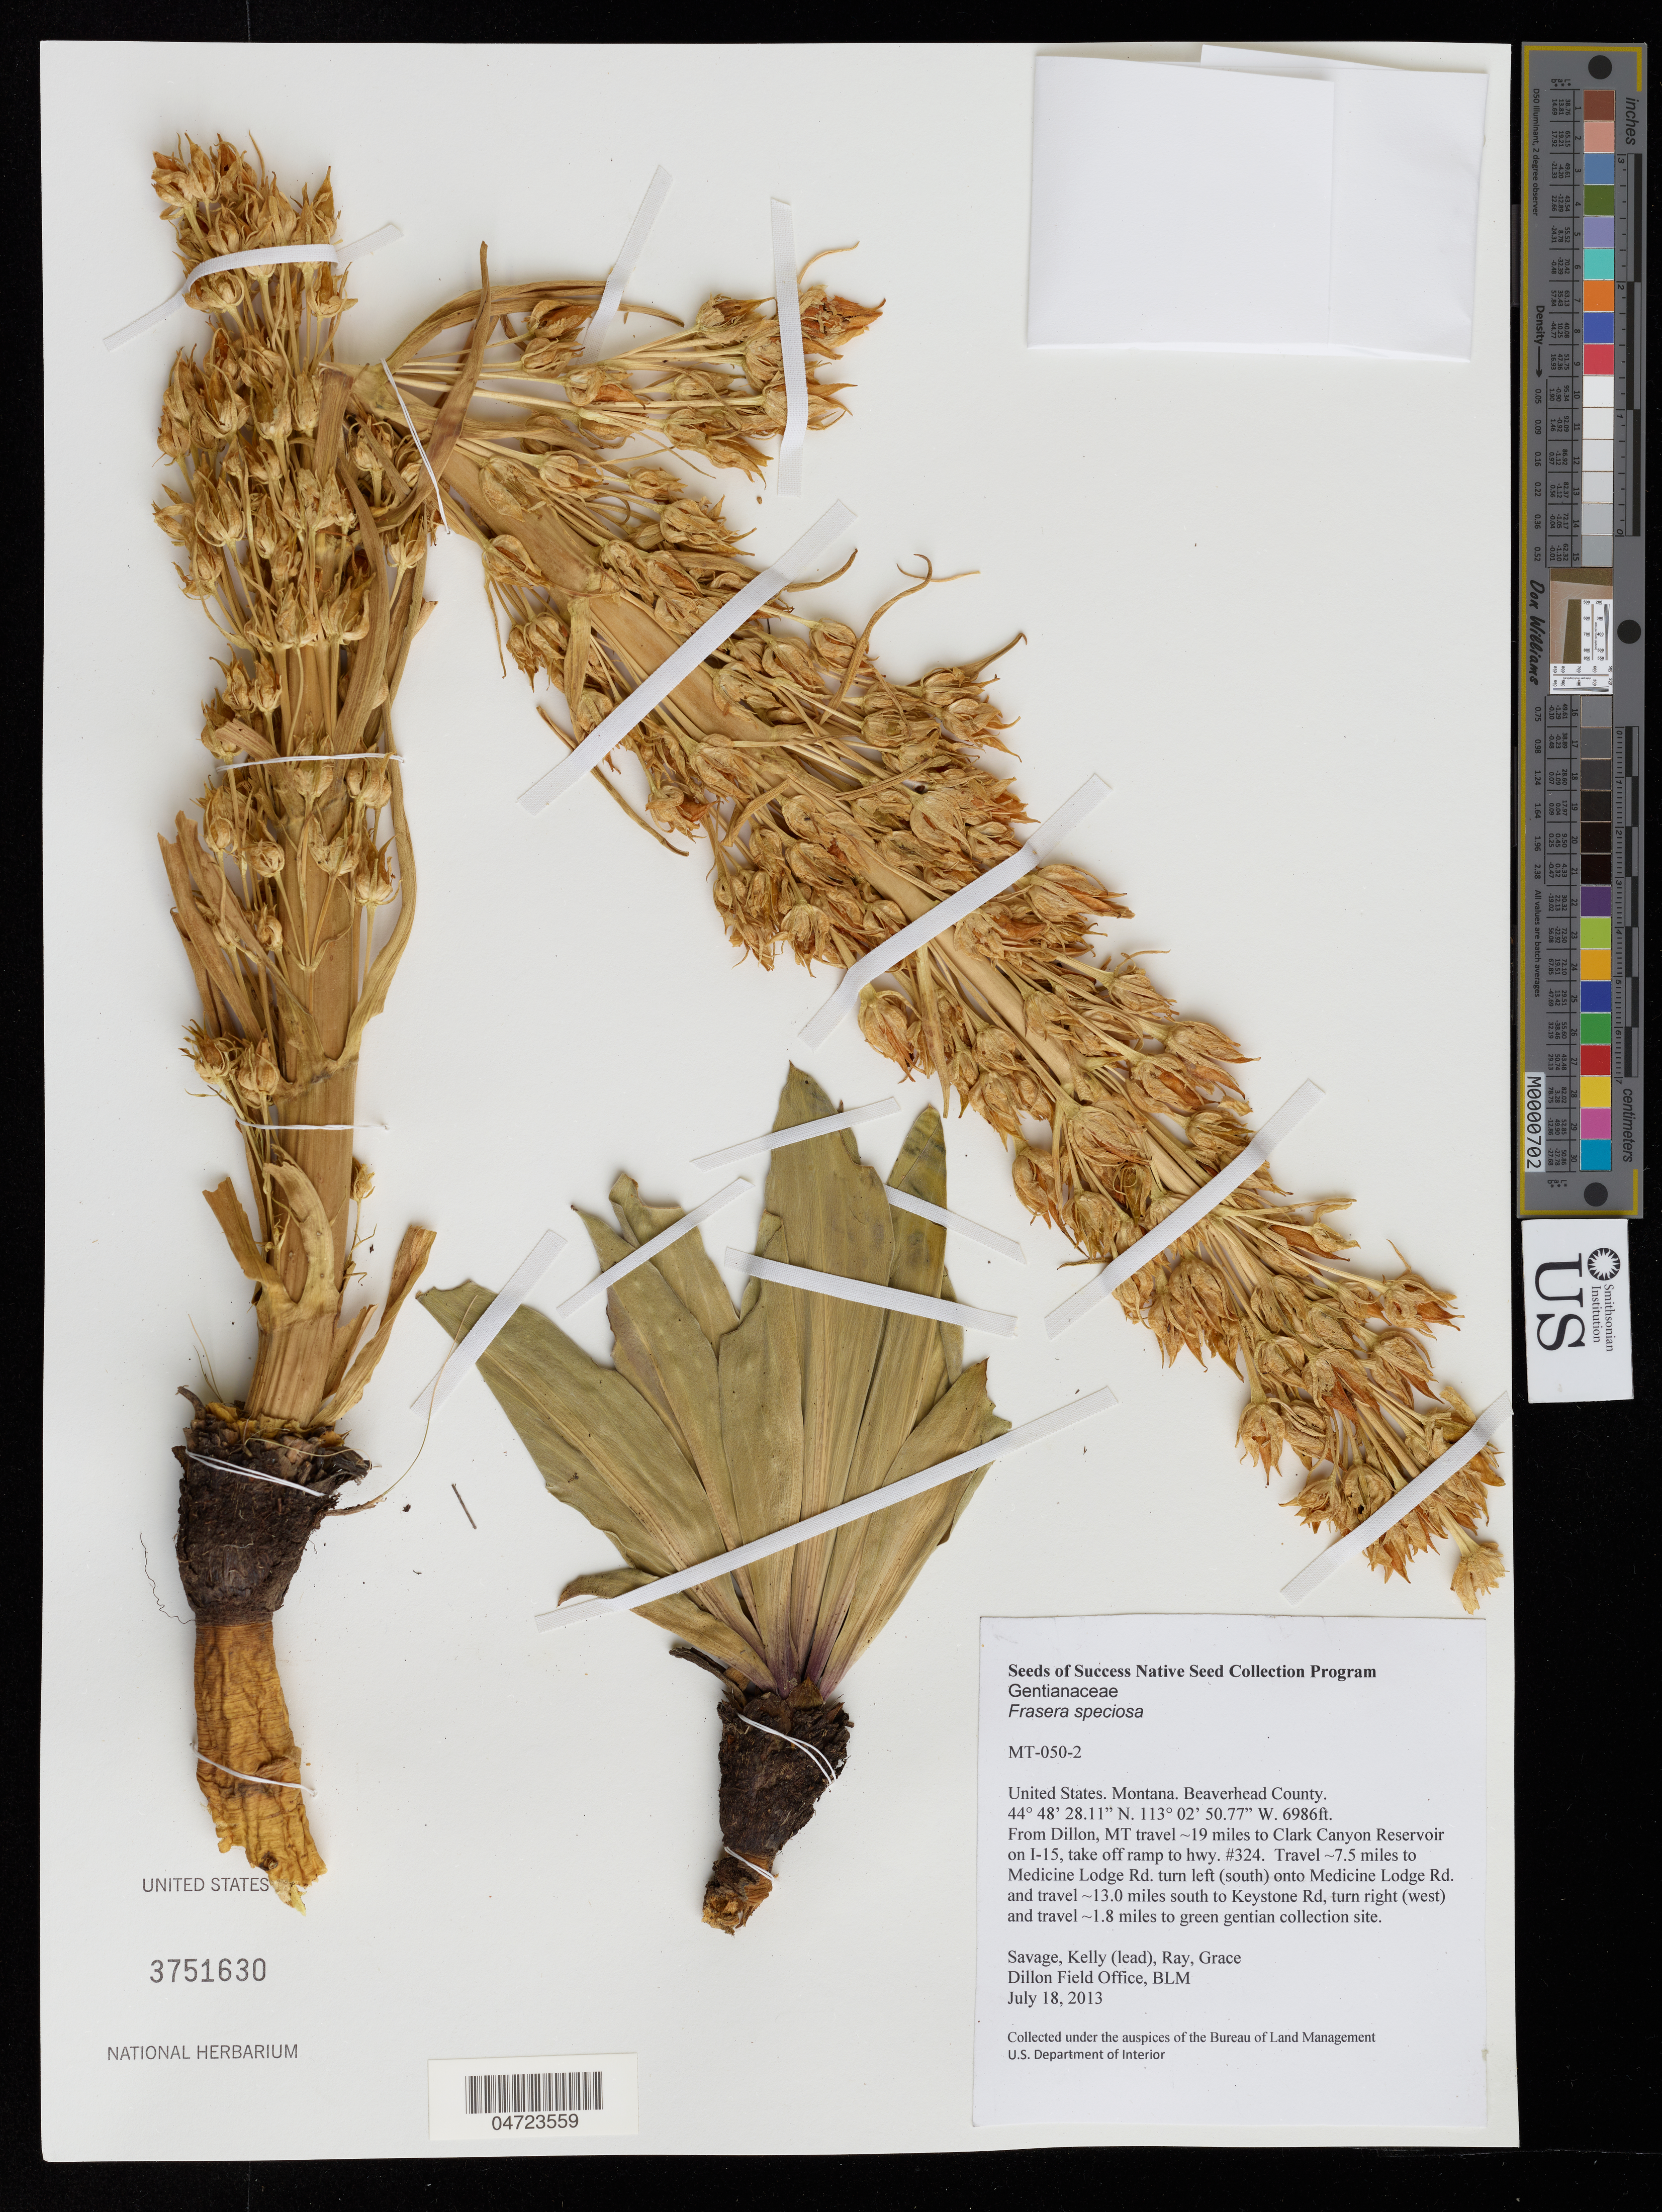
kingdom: Plantae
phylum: Tracheophyta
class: Magnoliopsida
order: Gentianales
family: Gentianaceae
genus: Frasera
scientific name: Frasera speciosa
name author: Douglas ex Griseb.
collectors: K. Savage & G. Ray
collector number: MT-050-2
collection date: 2013-07-18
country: United States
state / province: Montana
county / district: Beaverhead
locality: Beaverhead County. From Dillon, MT travel ~19 miles to Clark Canyon Reservoir on I-15, take off ramp to hwy. #324. Travel ~7.5 miles to Medicine Lodge Rd. turn left (south) onto Medicine Lodge Rd. and travel ~13.0 miles south to Keystone Rd, turn right (west) and travel ~1.8 miles to green gentian collection site.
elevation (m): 2129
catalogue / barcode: US 3751630